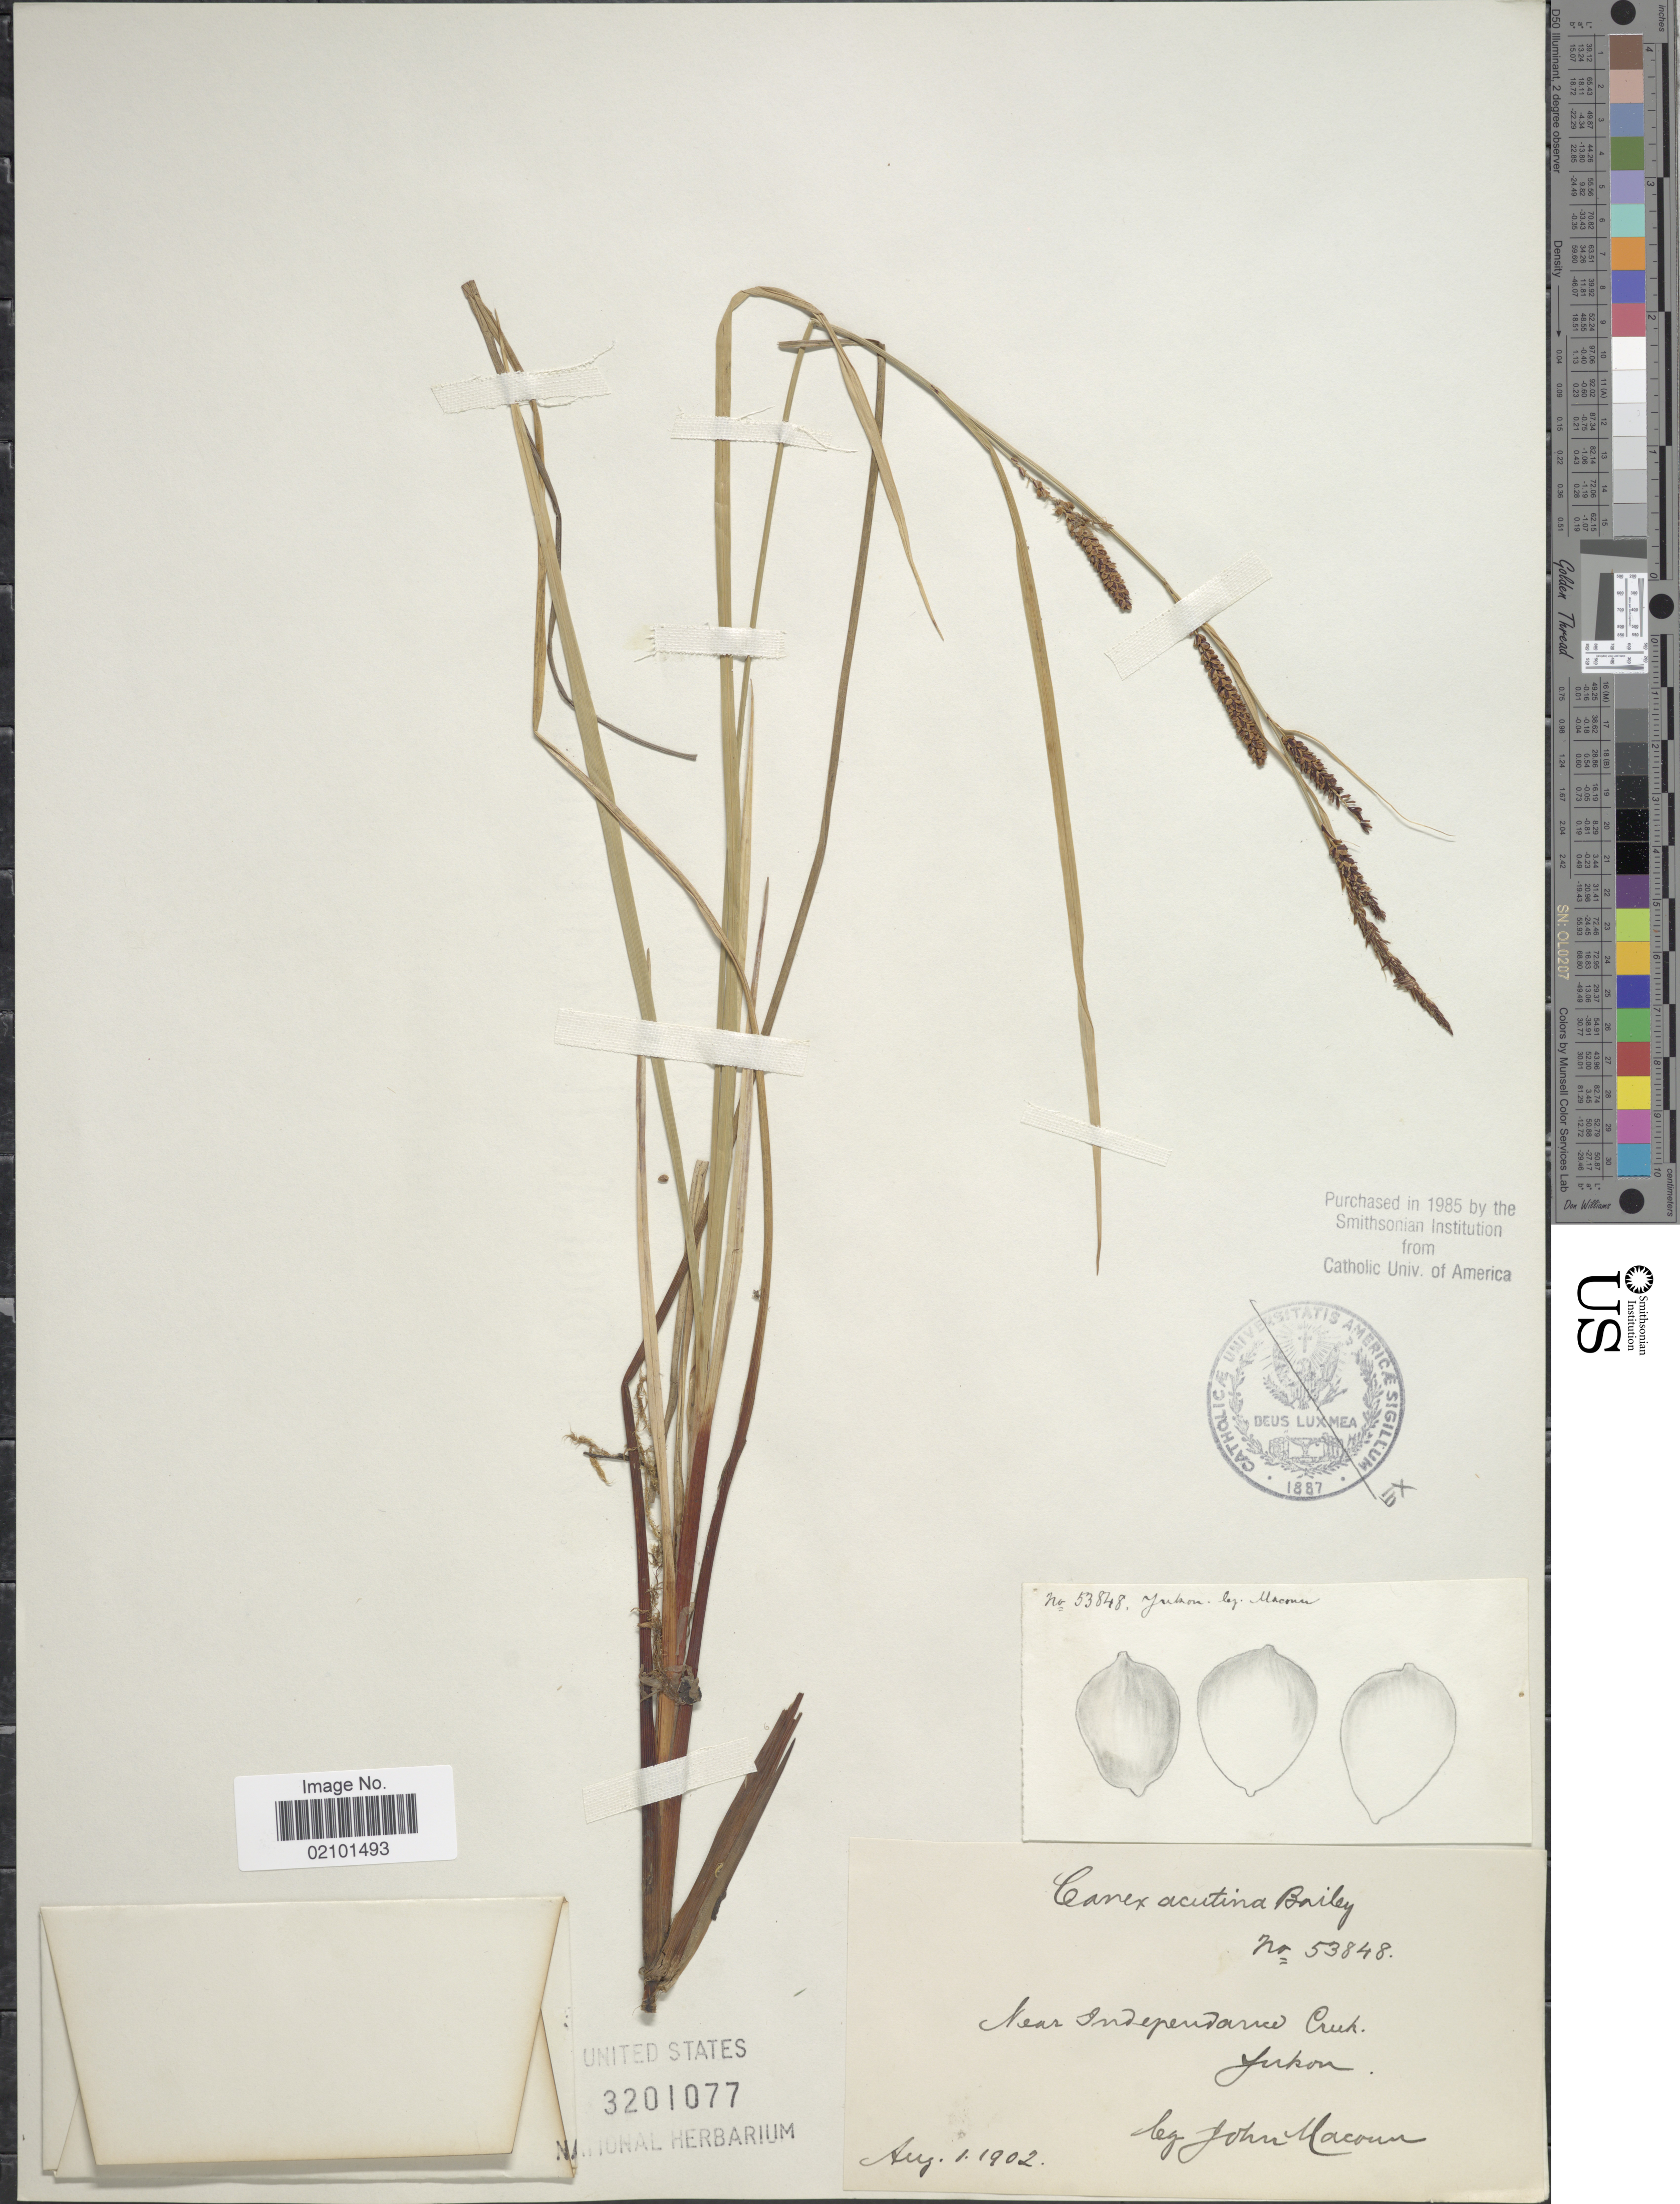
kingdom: Plantae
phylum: Tracheophyta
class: Liliopsida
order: Poales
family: Cyperaceae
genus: Carex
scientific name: Carex aquatilis var. aquatilis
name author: Wahlenb.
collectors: J. Macoun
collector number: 53848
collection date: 1902-08-01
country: Canada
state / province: Yukon Territory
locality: Near Independance Creek, Yukon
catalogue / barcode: US 3201077